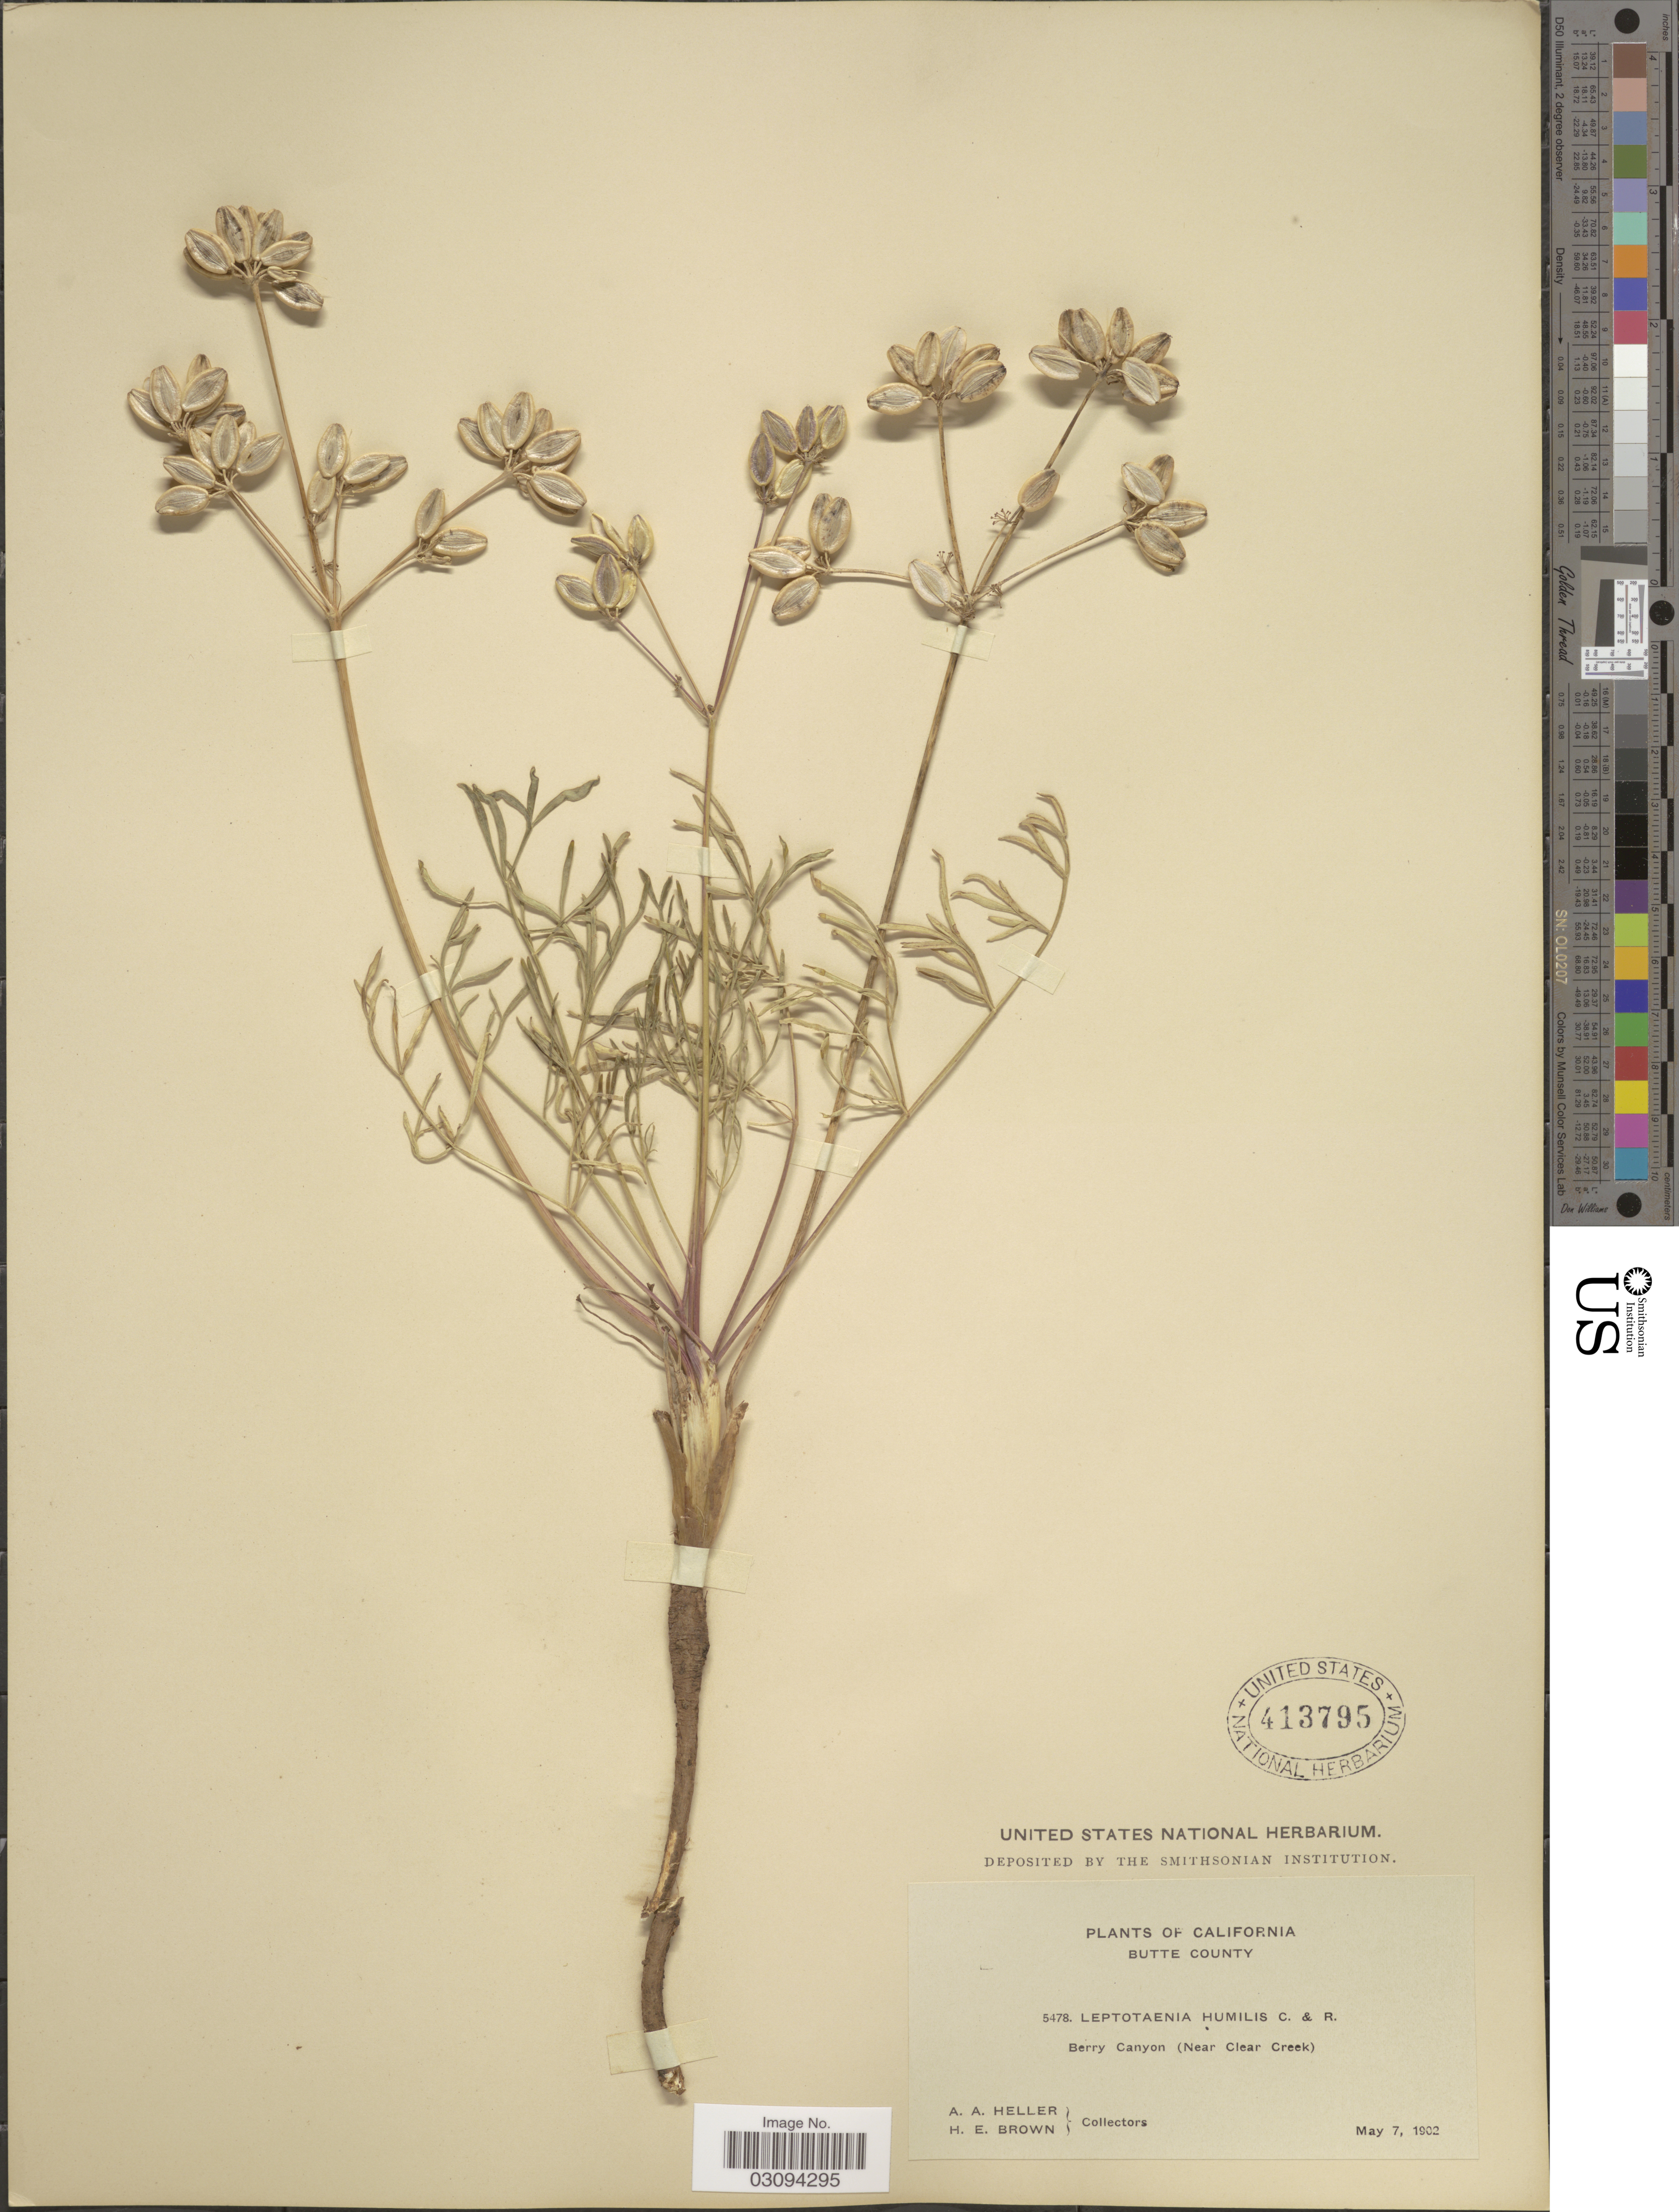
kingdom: Plantae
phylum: Tracheophyta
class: Magnoliopsida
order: Apiales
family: Apiaceae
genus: Lomatium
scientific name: Lomatium humile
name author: (J.M. Coult. & Rose) Hoover ex Mathias & Constance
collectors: A. A. Heller & H. E. Brown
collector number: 5478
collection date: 1902-05-07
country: United States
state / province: California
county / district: Butte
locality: Butte County. Berry Canyon (Near Clear Creek).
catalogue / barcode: US 413795